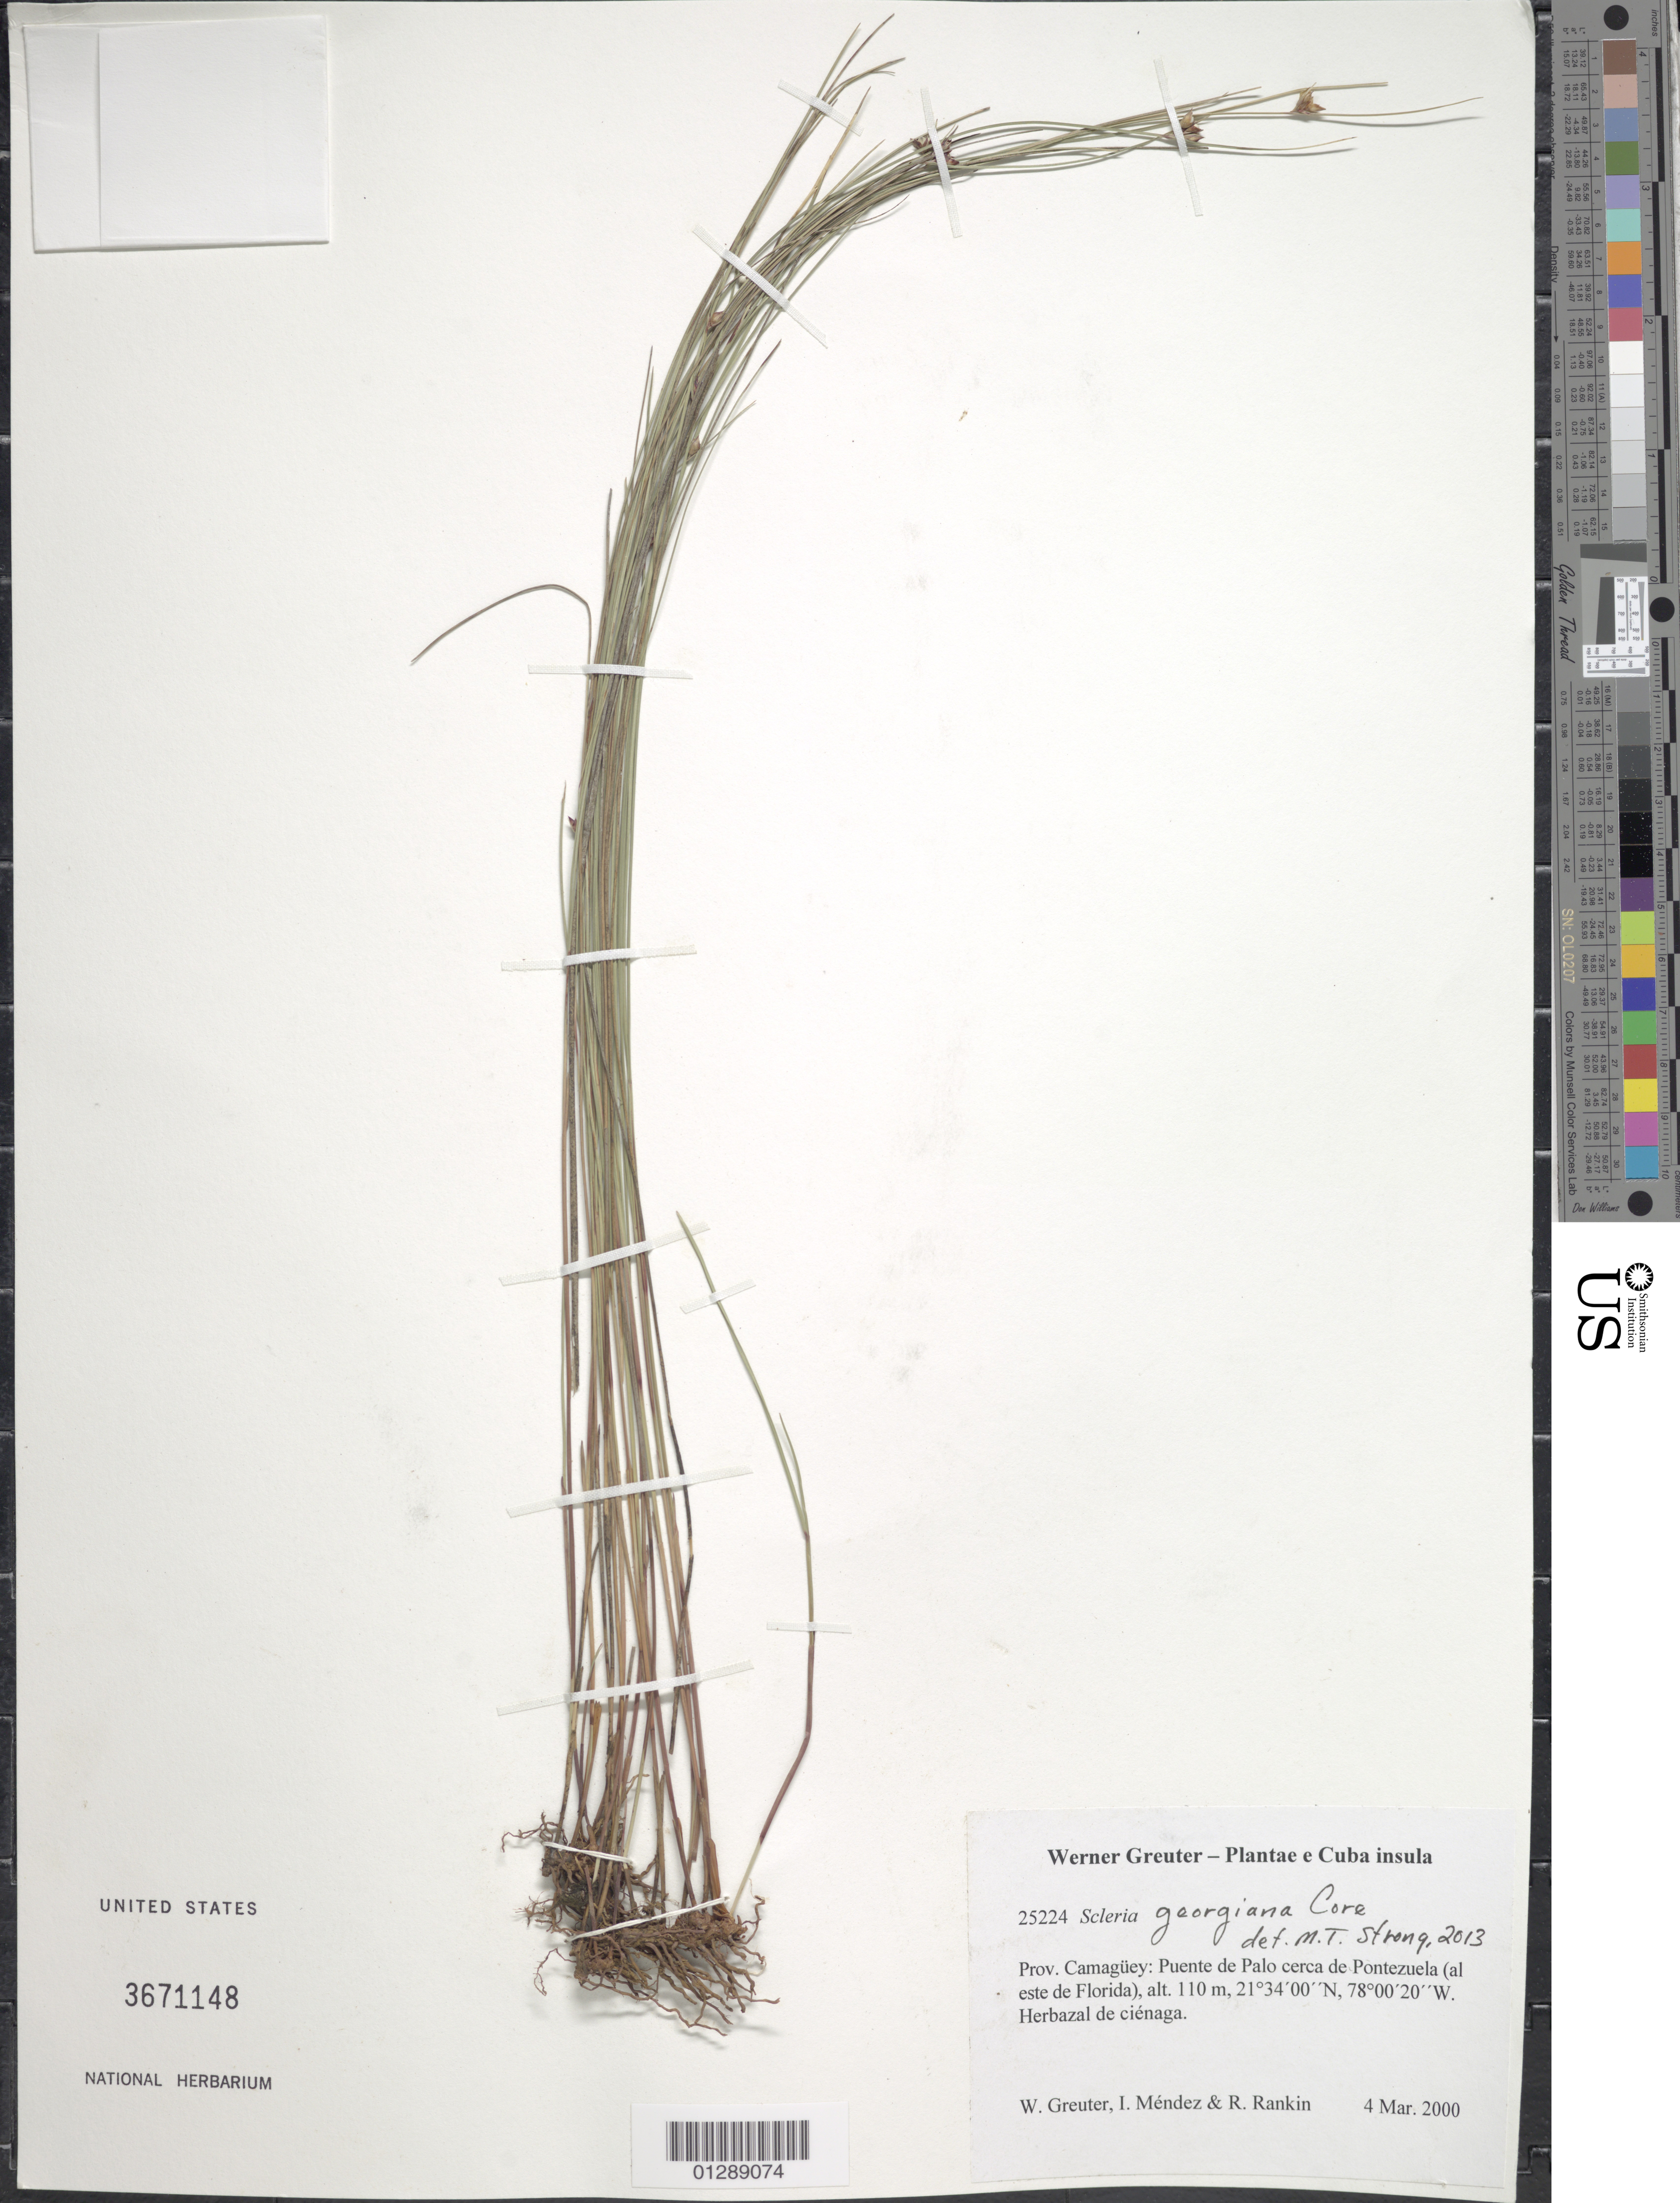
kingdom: Plantae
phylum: Tracheophyta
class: Liliopsida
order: Poales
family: Cyperaceae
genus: Scleria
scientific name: Scleria georgiana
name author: Core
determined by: Strong, M. T., (US), Smithsonian Institution - National Museum of Natural History (UNITED STATES)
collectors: W. R. Greuter, I. Méndez & R. Rankin Rodriguez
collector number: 25224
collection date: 2000-03-04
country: Cuba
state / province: Camagüey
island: Cuba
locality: Puente de Palo cerca de Pontezuela (at este de Florida).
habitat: Herbazal de ciénaga.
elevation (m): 110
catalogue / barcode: US 3671148